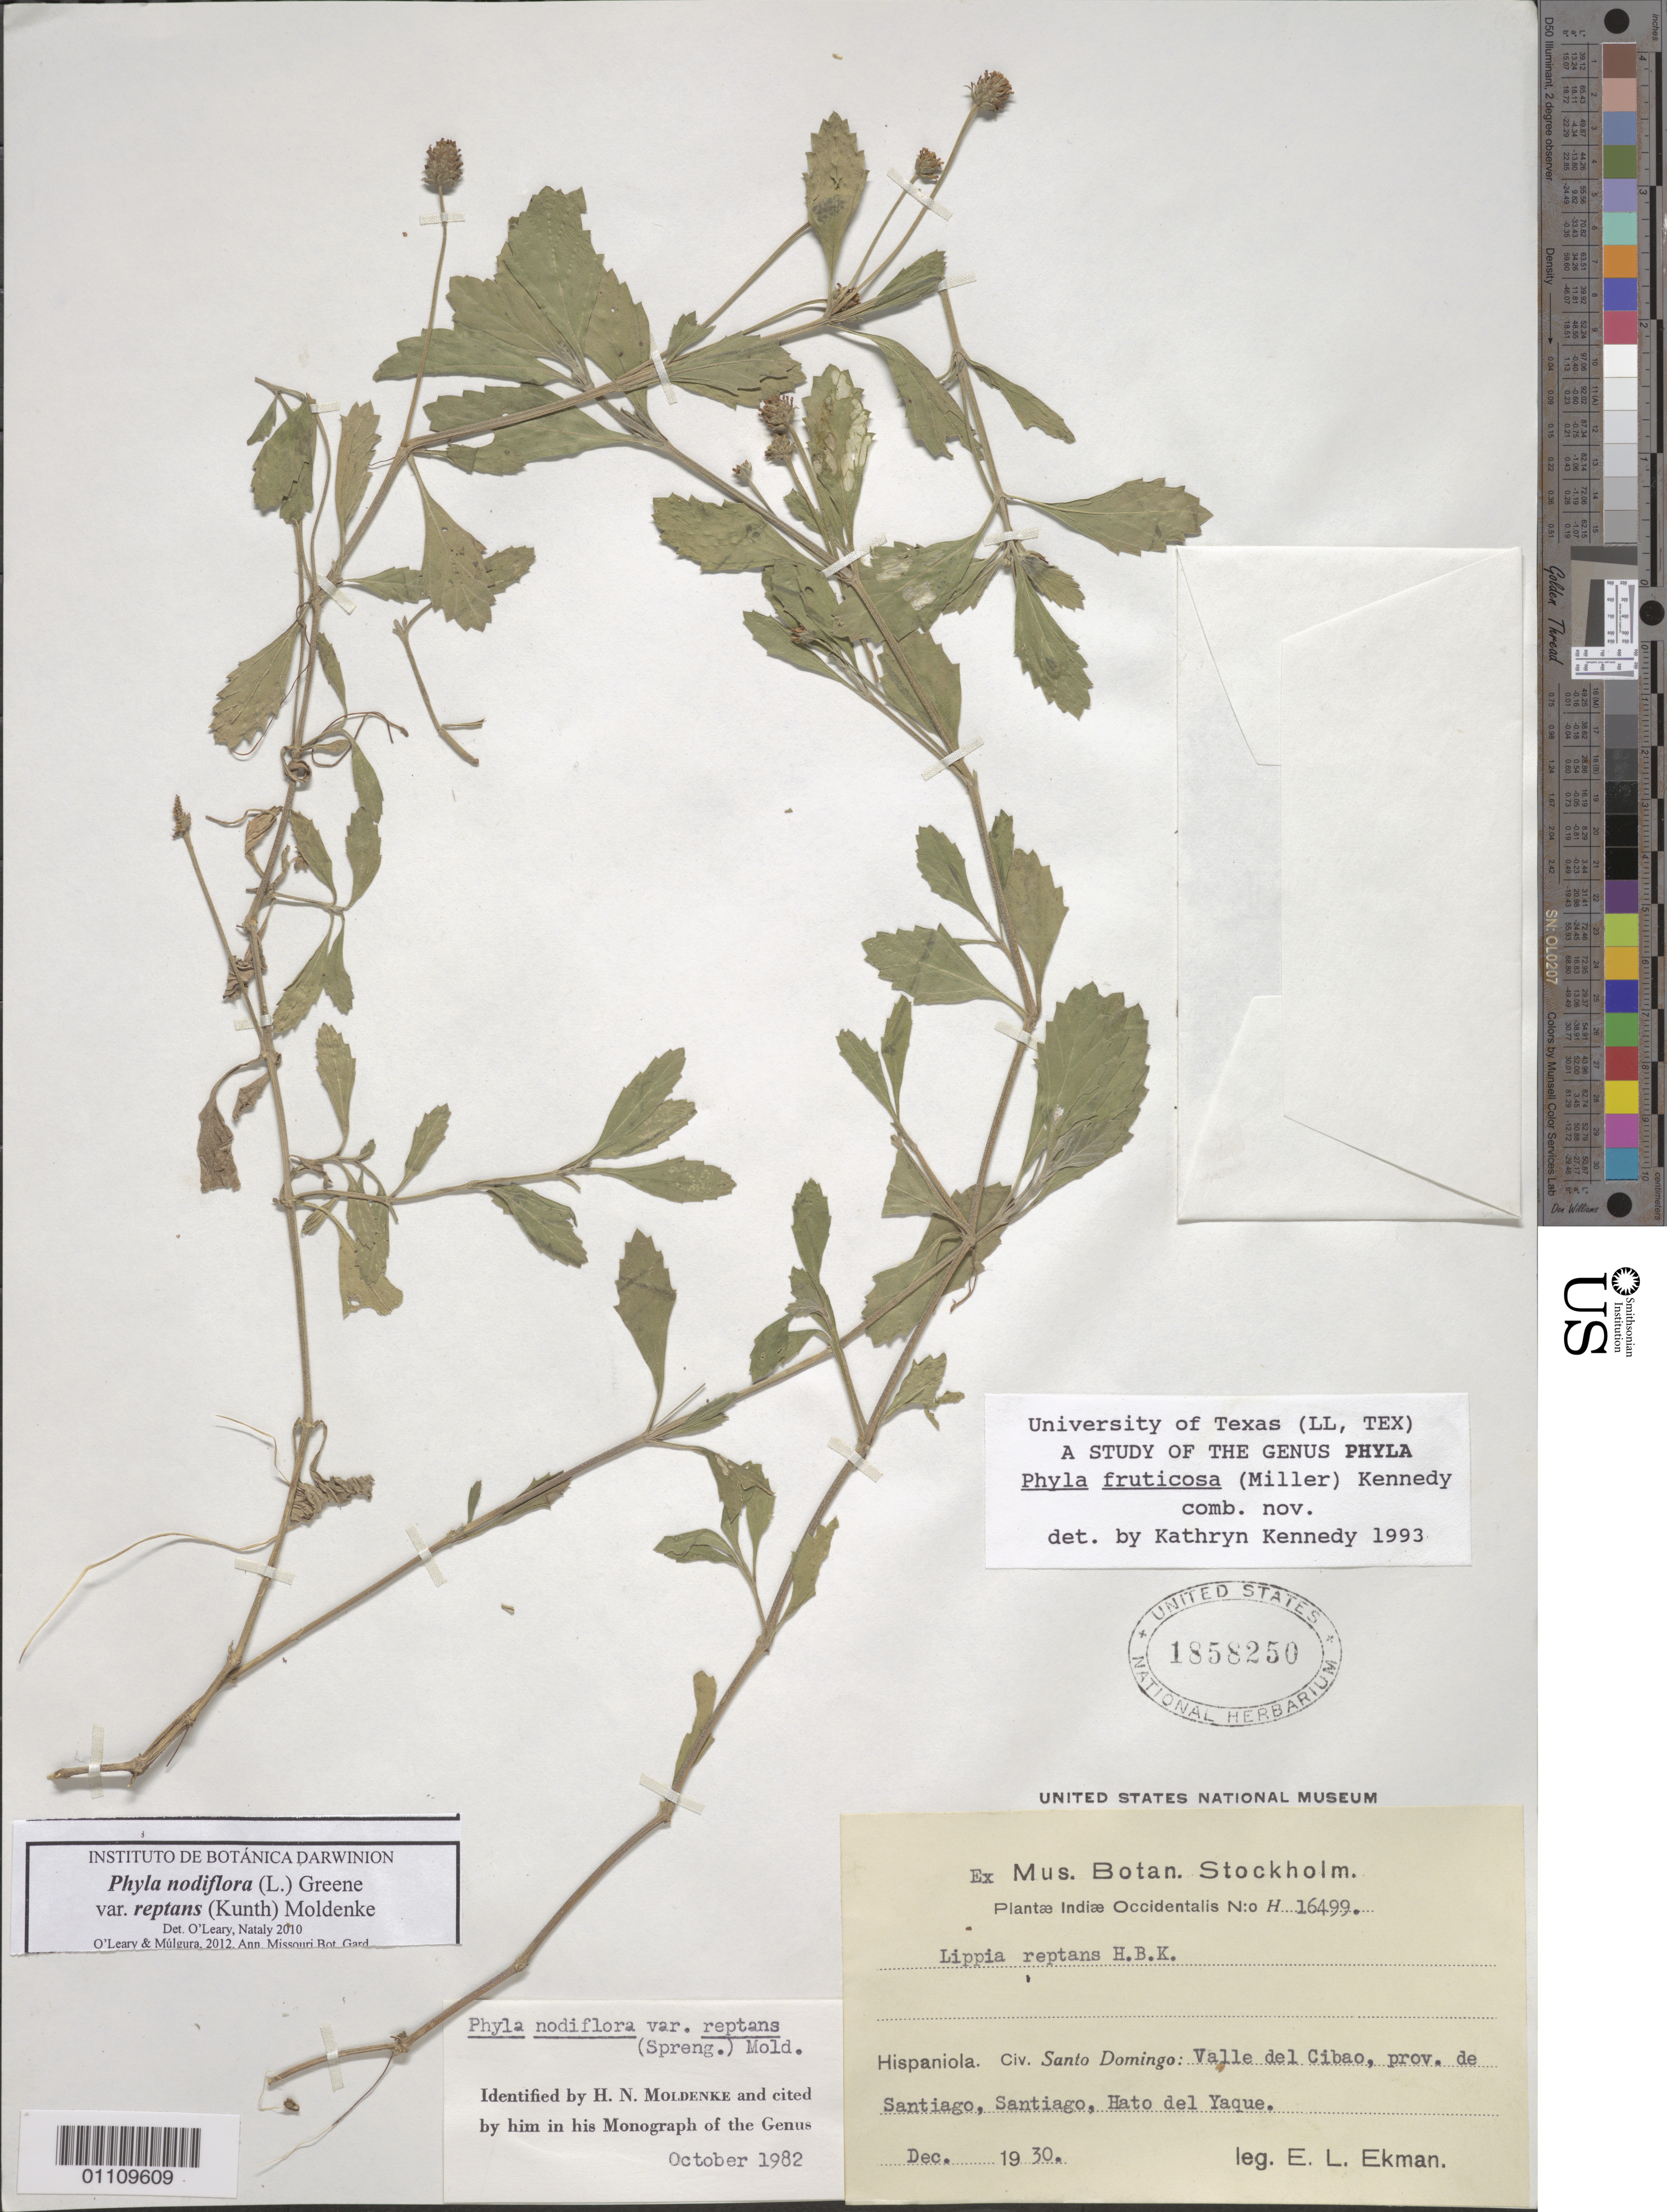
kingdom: Plantae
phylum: Tracheophyta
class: Magnoliopsida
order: Lamiales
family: Verbenaceae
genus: Phyla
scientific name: Phyla nodiflora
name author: (L.) Greene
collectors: E. L. Ekman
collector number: H 16499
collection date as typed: Dec 1930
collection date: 1930-12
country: Dominican Republic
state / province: Santiago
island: Hispaniola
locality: Valle del Cibao, Santiago, Hato del Yaque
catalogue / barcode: US 1858250